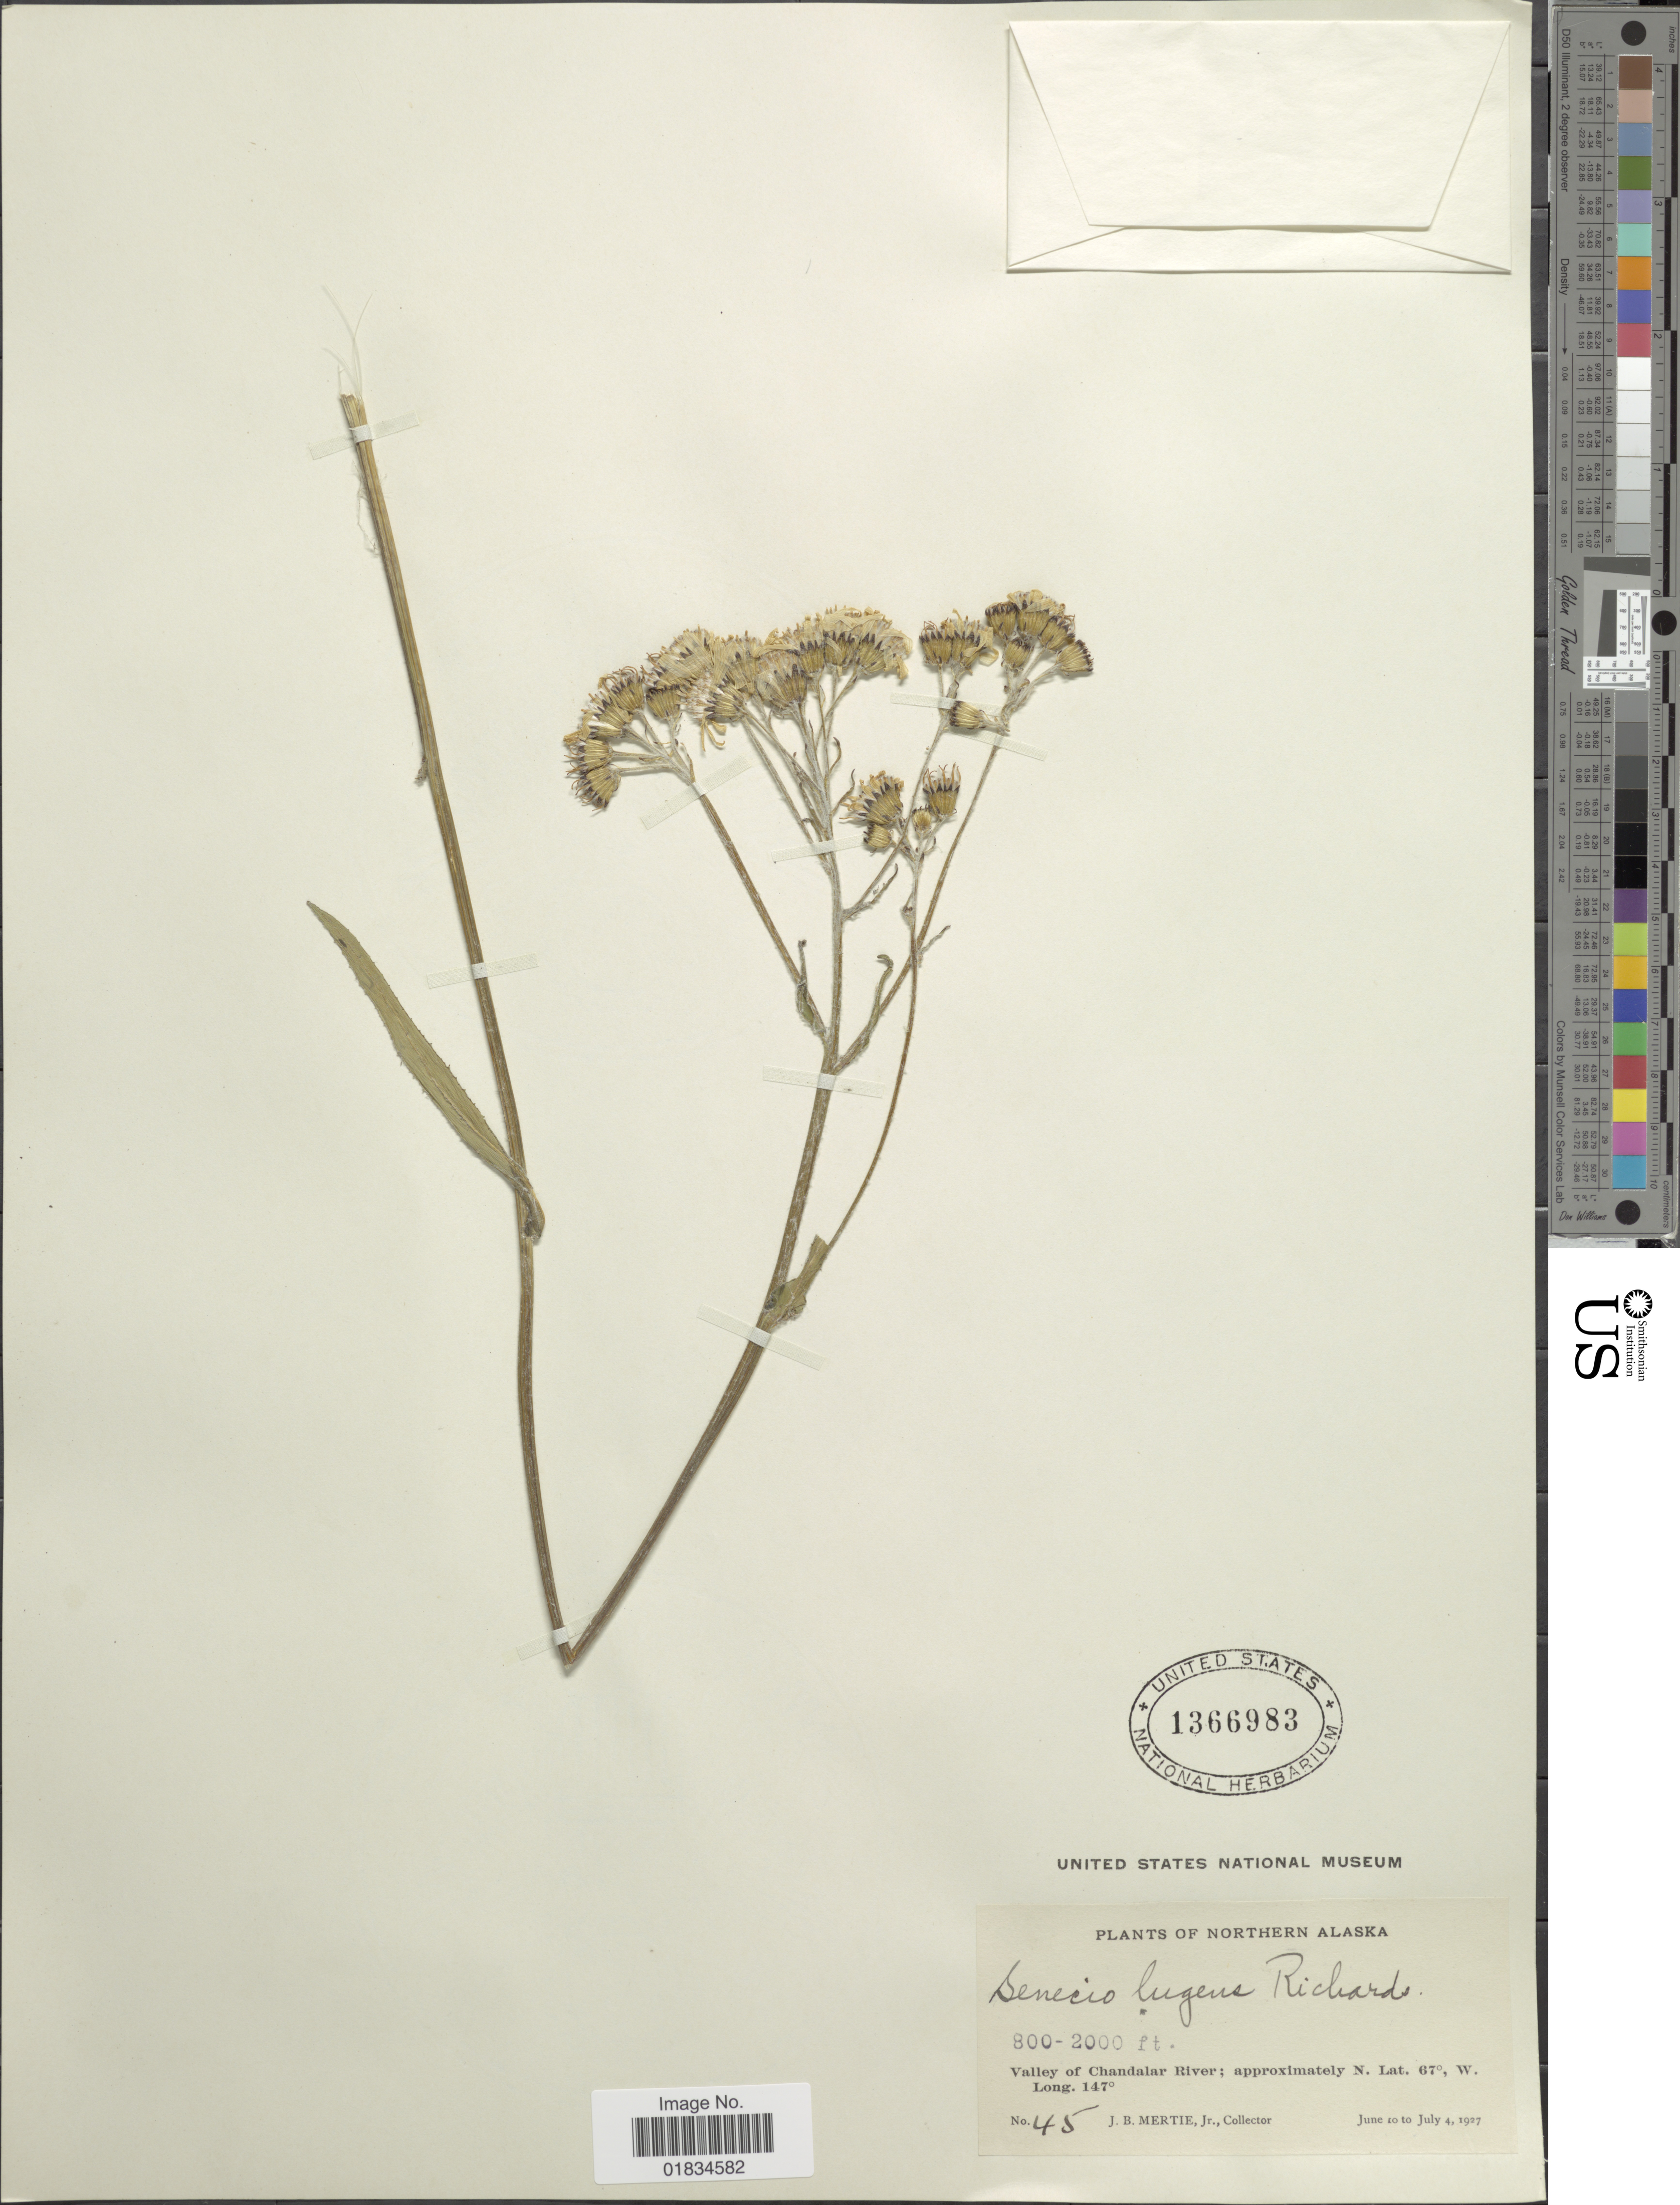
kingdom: Plantae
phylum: Tracheophyta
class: Magnoliopsida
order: Asterales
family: Asteraceae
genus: Senecio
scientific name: Senecio lugens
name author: Richardson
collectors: J. Mertie Jr.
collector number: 45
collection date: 1927-06-10/1927-07-04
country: United States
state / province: Alaska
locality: Northern Alaska, Valley of Chandalar River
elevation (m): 244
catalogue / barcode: US 1366983